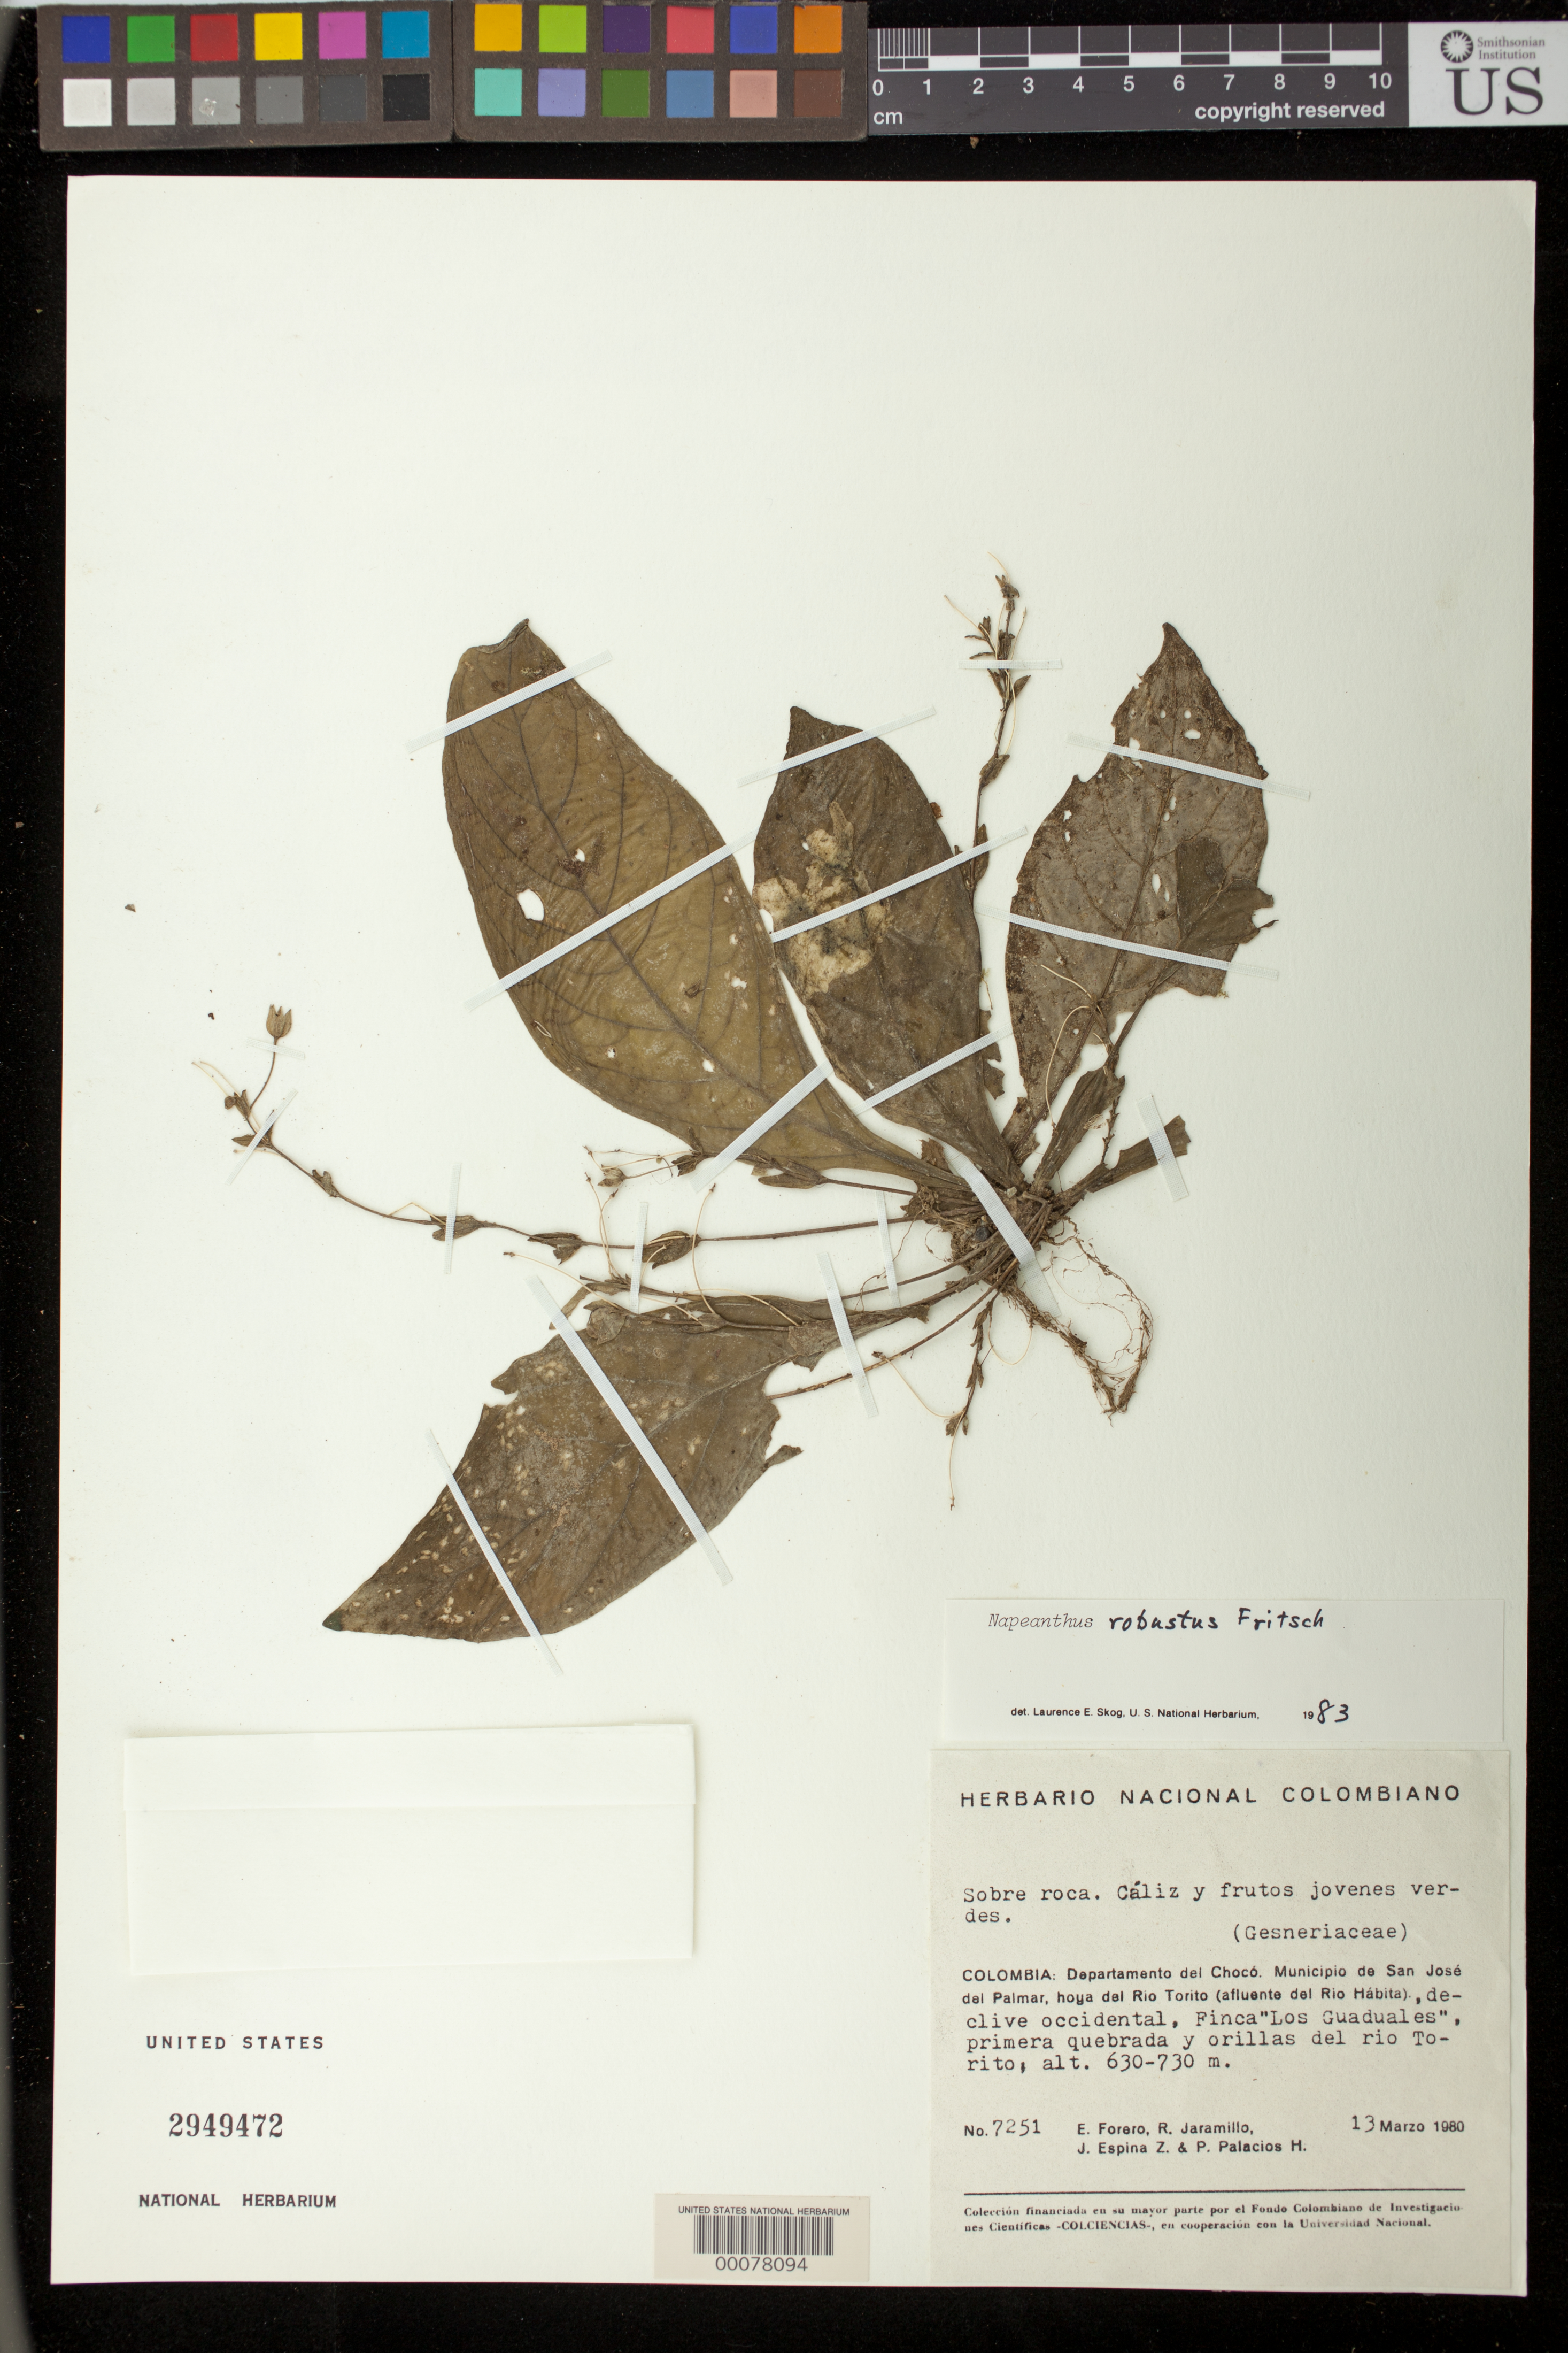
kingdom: Plantae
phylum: Tracheophyta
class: Magnoliopsida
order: Lamiales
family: Gesneriaceae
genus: Napeanthus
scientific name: Napeanthus robustus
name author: Fritsch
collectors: E. Forero, R. Jaramillo M., J. Espina & P. Palacios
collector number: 7251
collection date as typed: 13 Mar 1980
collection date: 1980-03-13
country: Colombia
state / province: Chocó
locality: San Jose del Palmar, valley of Torito River (afluente del Rio Habita)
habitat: Stream and banks of Torito River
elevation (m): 630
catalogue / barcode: US 2949472